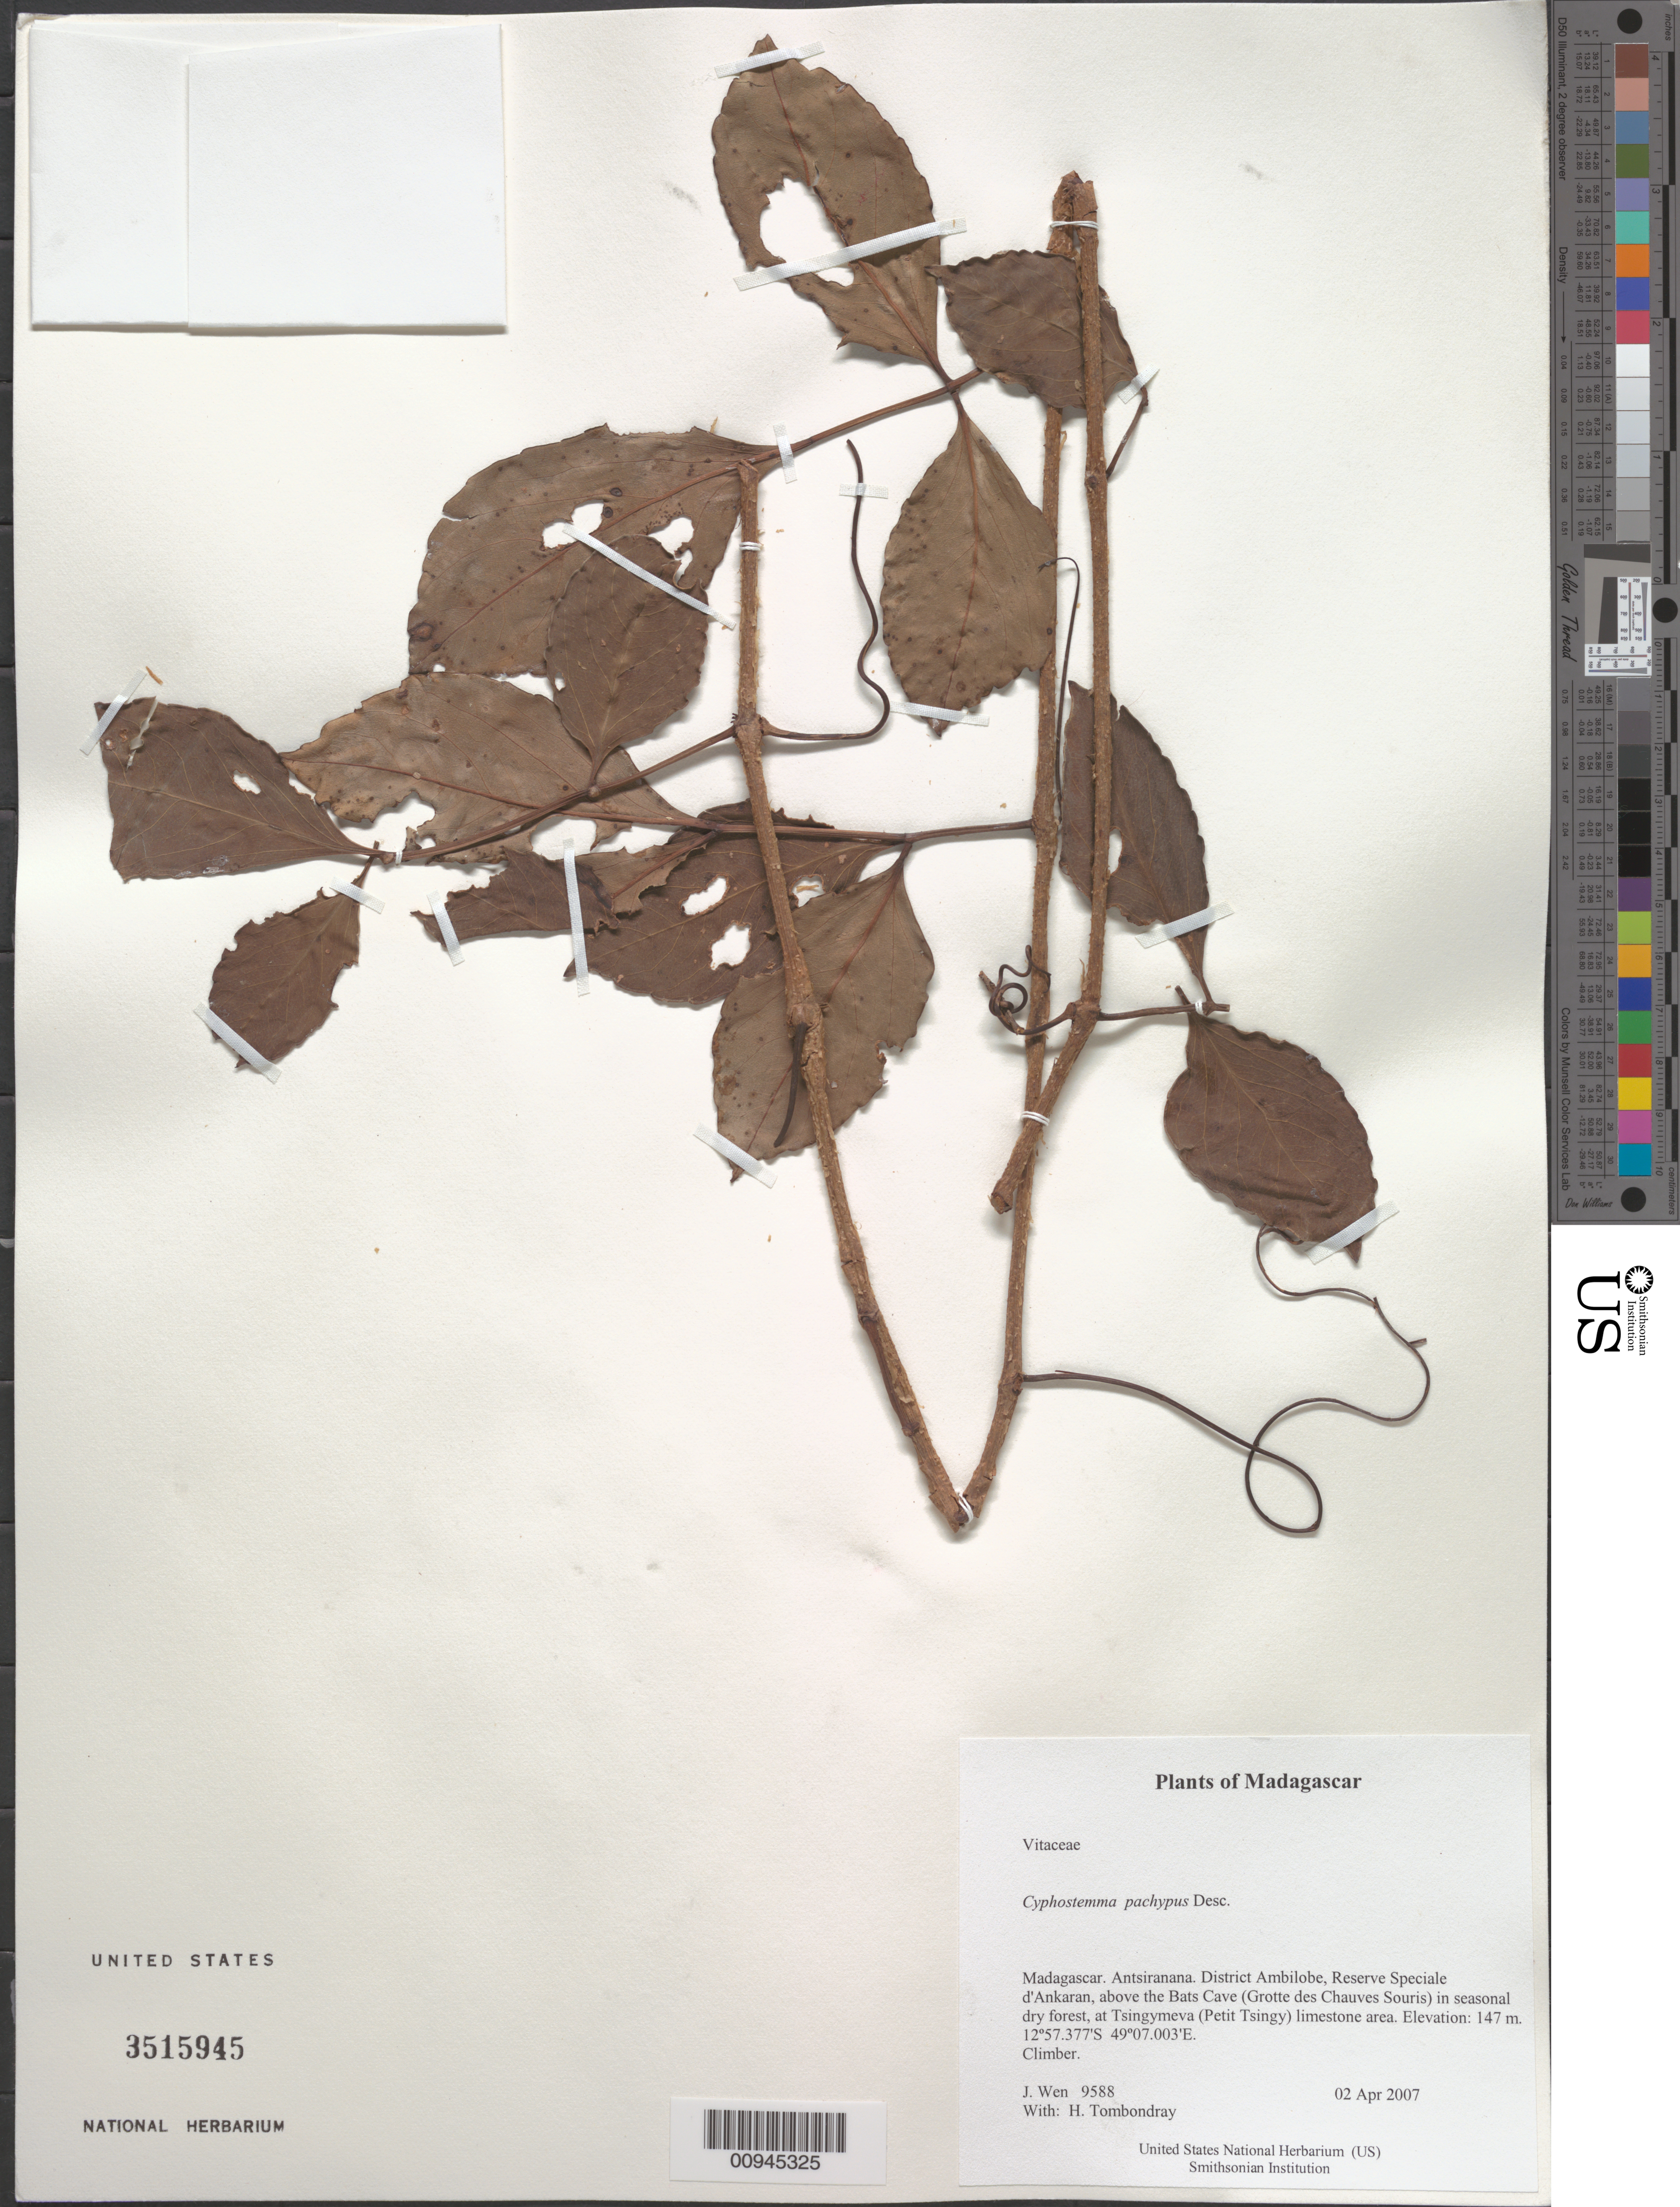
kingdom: Plantae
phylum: Tracheophyta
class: Magnoliopsida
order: Vitales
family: Vitaceae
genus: Cyphostemma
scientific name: Cyphostemma pachypus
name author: Desc.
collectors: J. Wen & H. Tombondray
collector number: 9588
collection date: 2007-04-02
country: Madagascar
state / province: Diana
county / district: Ambilobe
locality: District Ambilobe, Reserve Speciale d'Ankaran, above the Bats Cave (Grotte des Chauves Souris) in seasonal dry forest, at Tsingymeva (Petit Tsingy) limestone area.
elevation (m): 147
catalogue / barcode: US 3515945